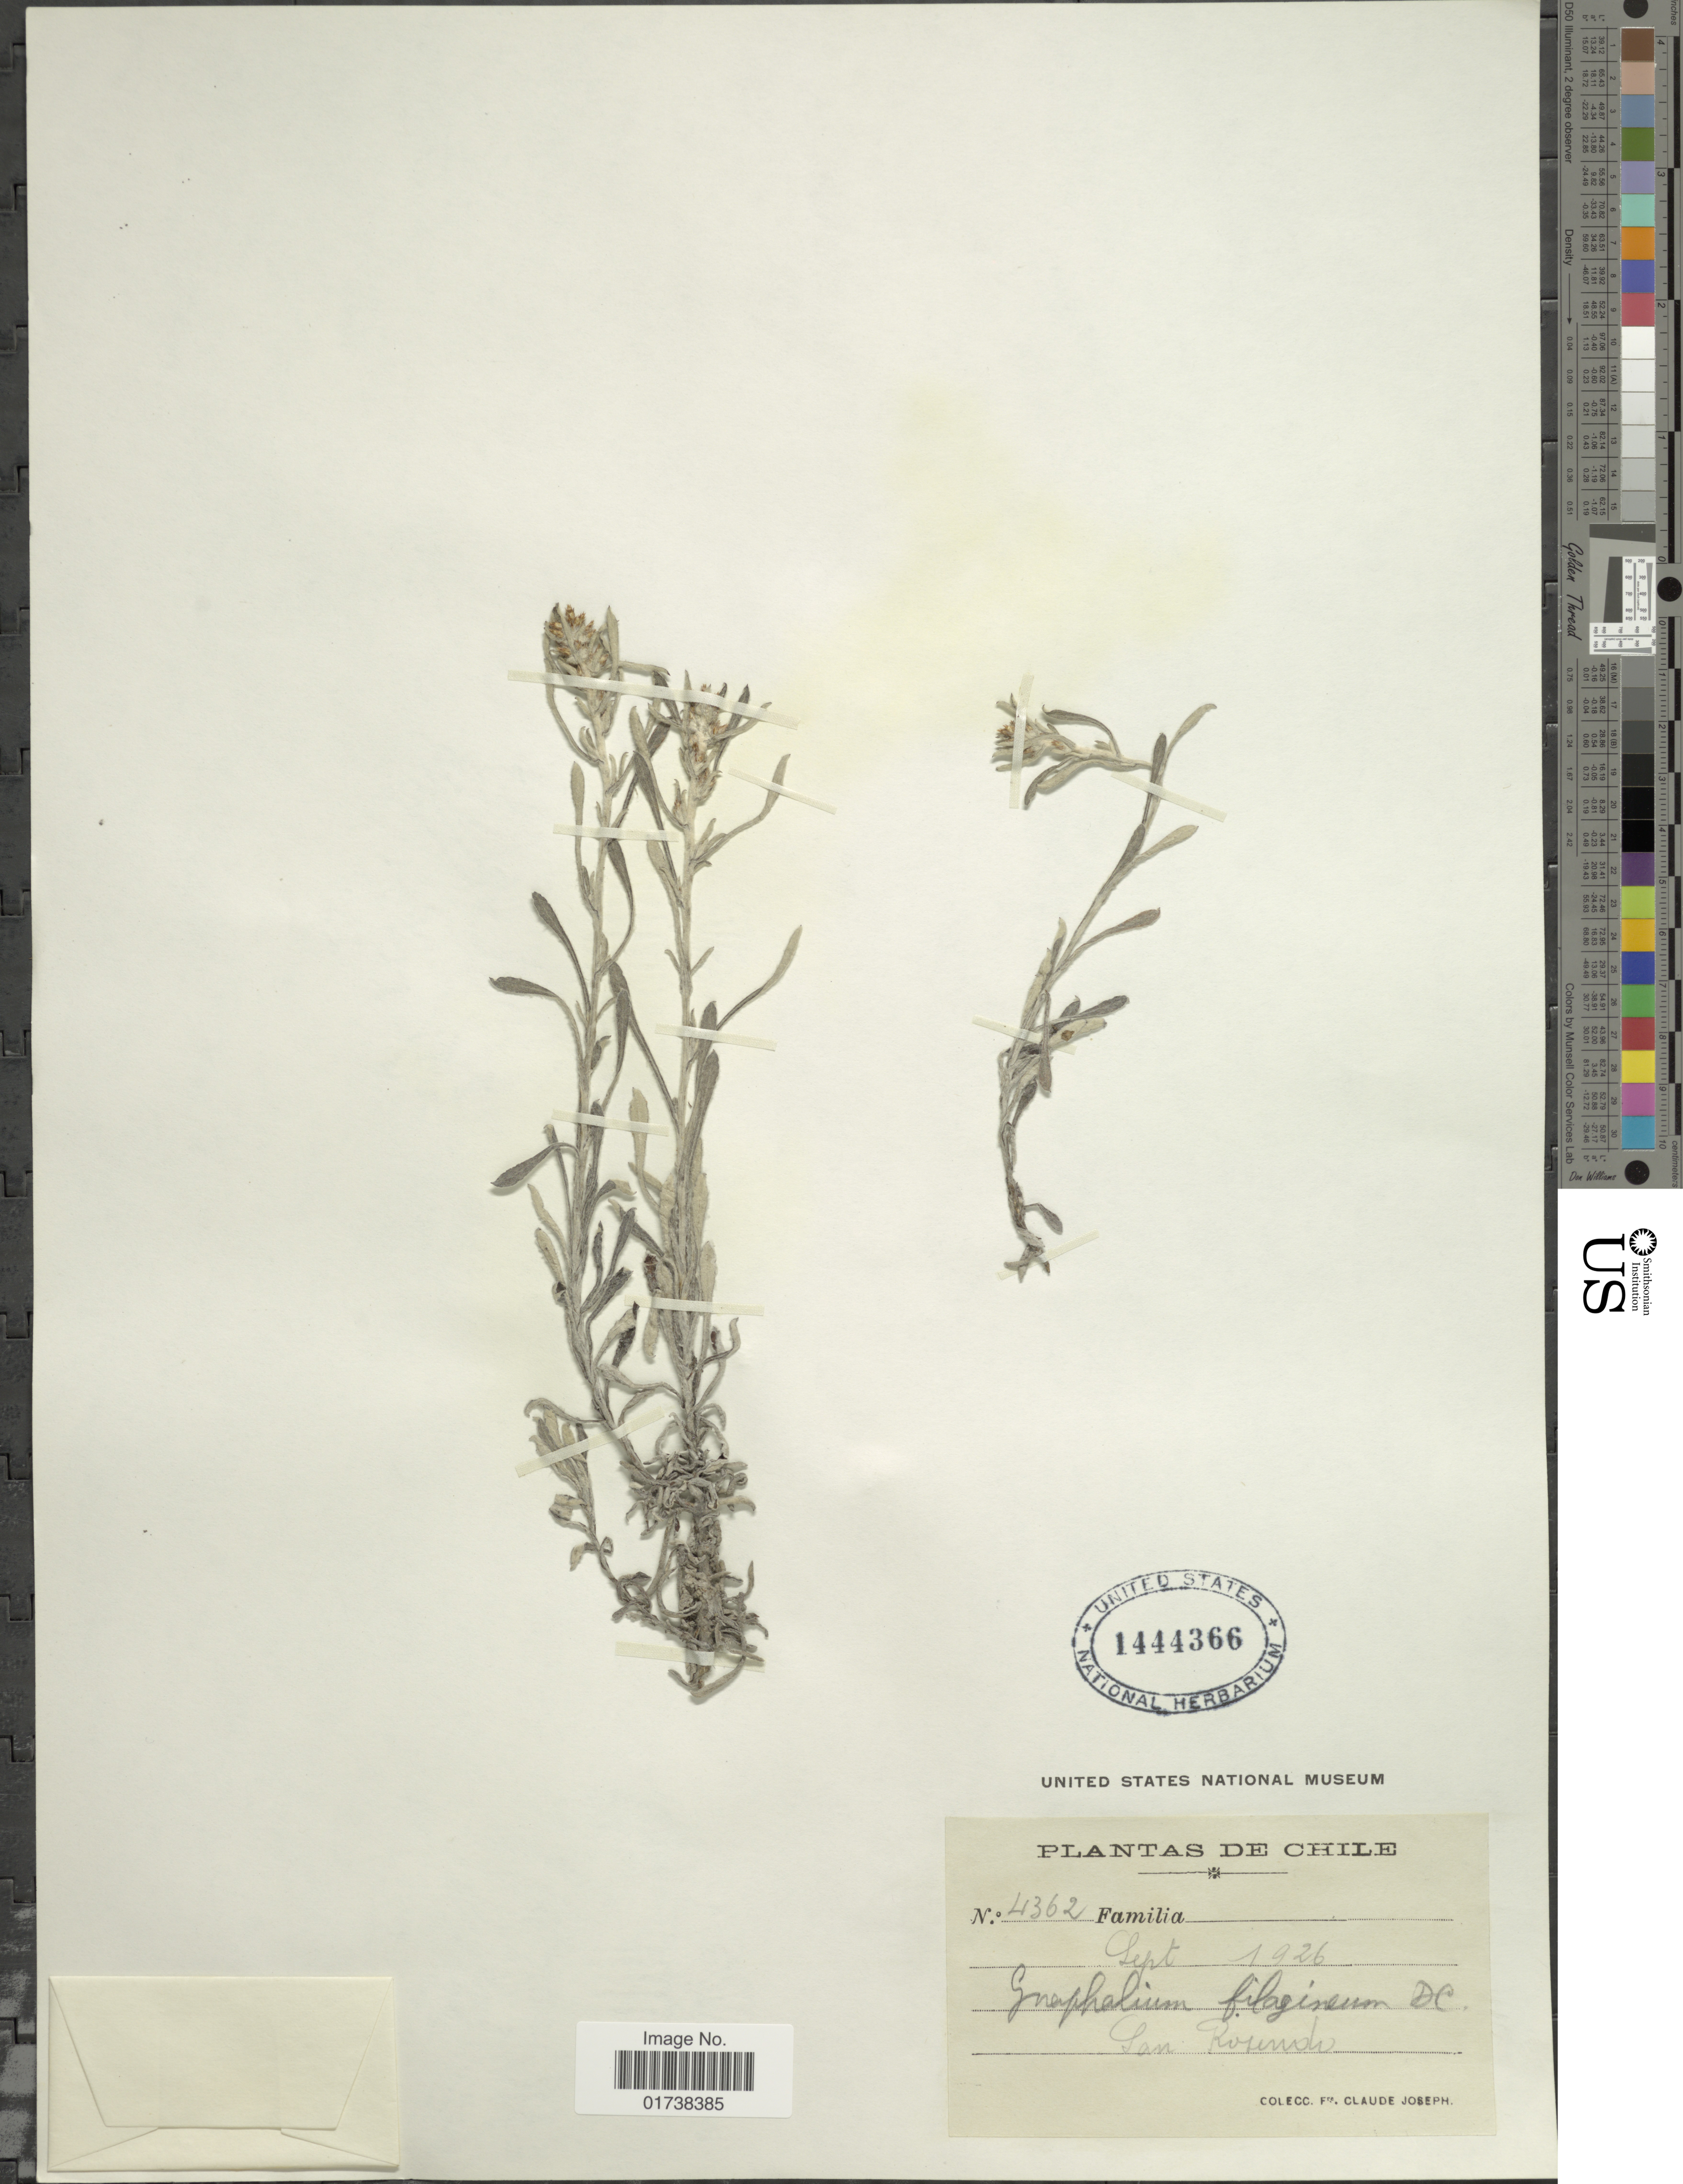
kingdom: Plantae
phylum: Tracheophyta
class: Magnoliopsida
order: Asterales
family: Asteraceae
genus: Gamochaeta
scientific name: Gamochaeta filaginea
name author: (DC.) Cabrera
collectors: Bro. Claude-Joseph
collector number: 4362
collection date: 1926-09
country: Chile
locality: San Rosendo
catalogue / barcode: US 1444366